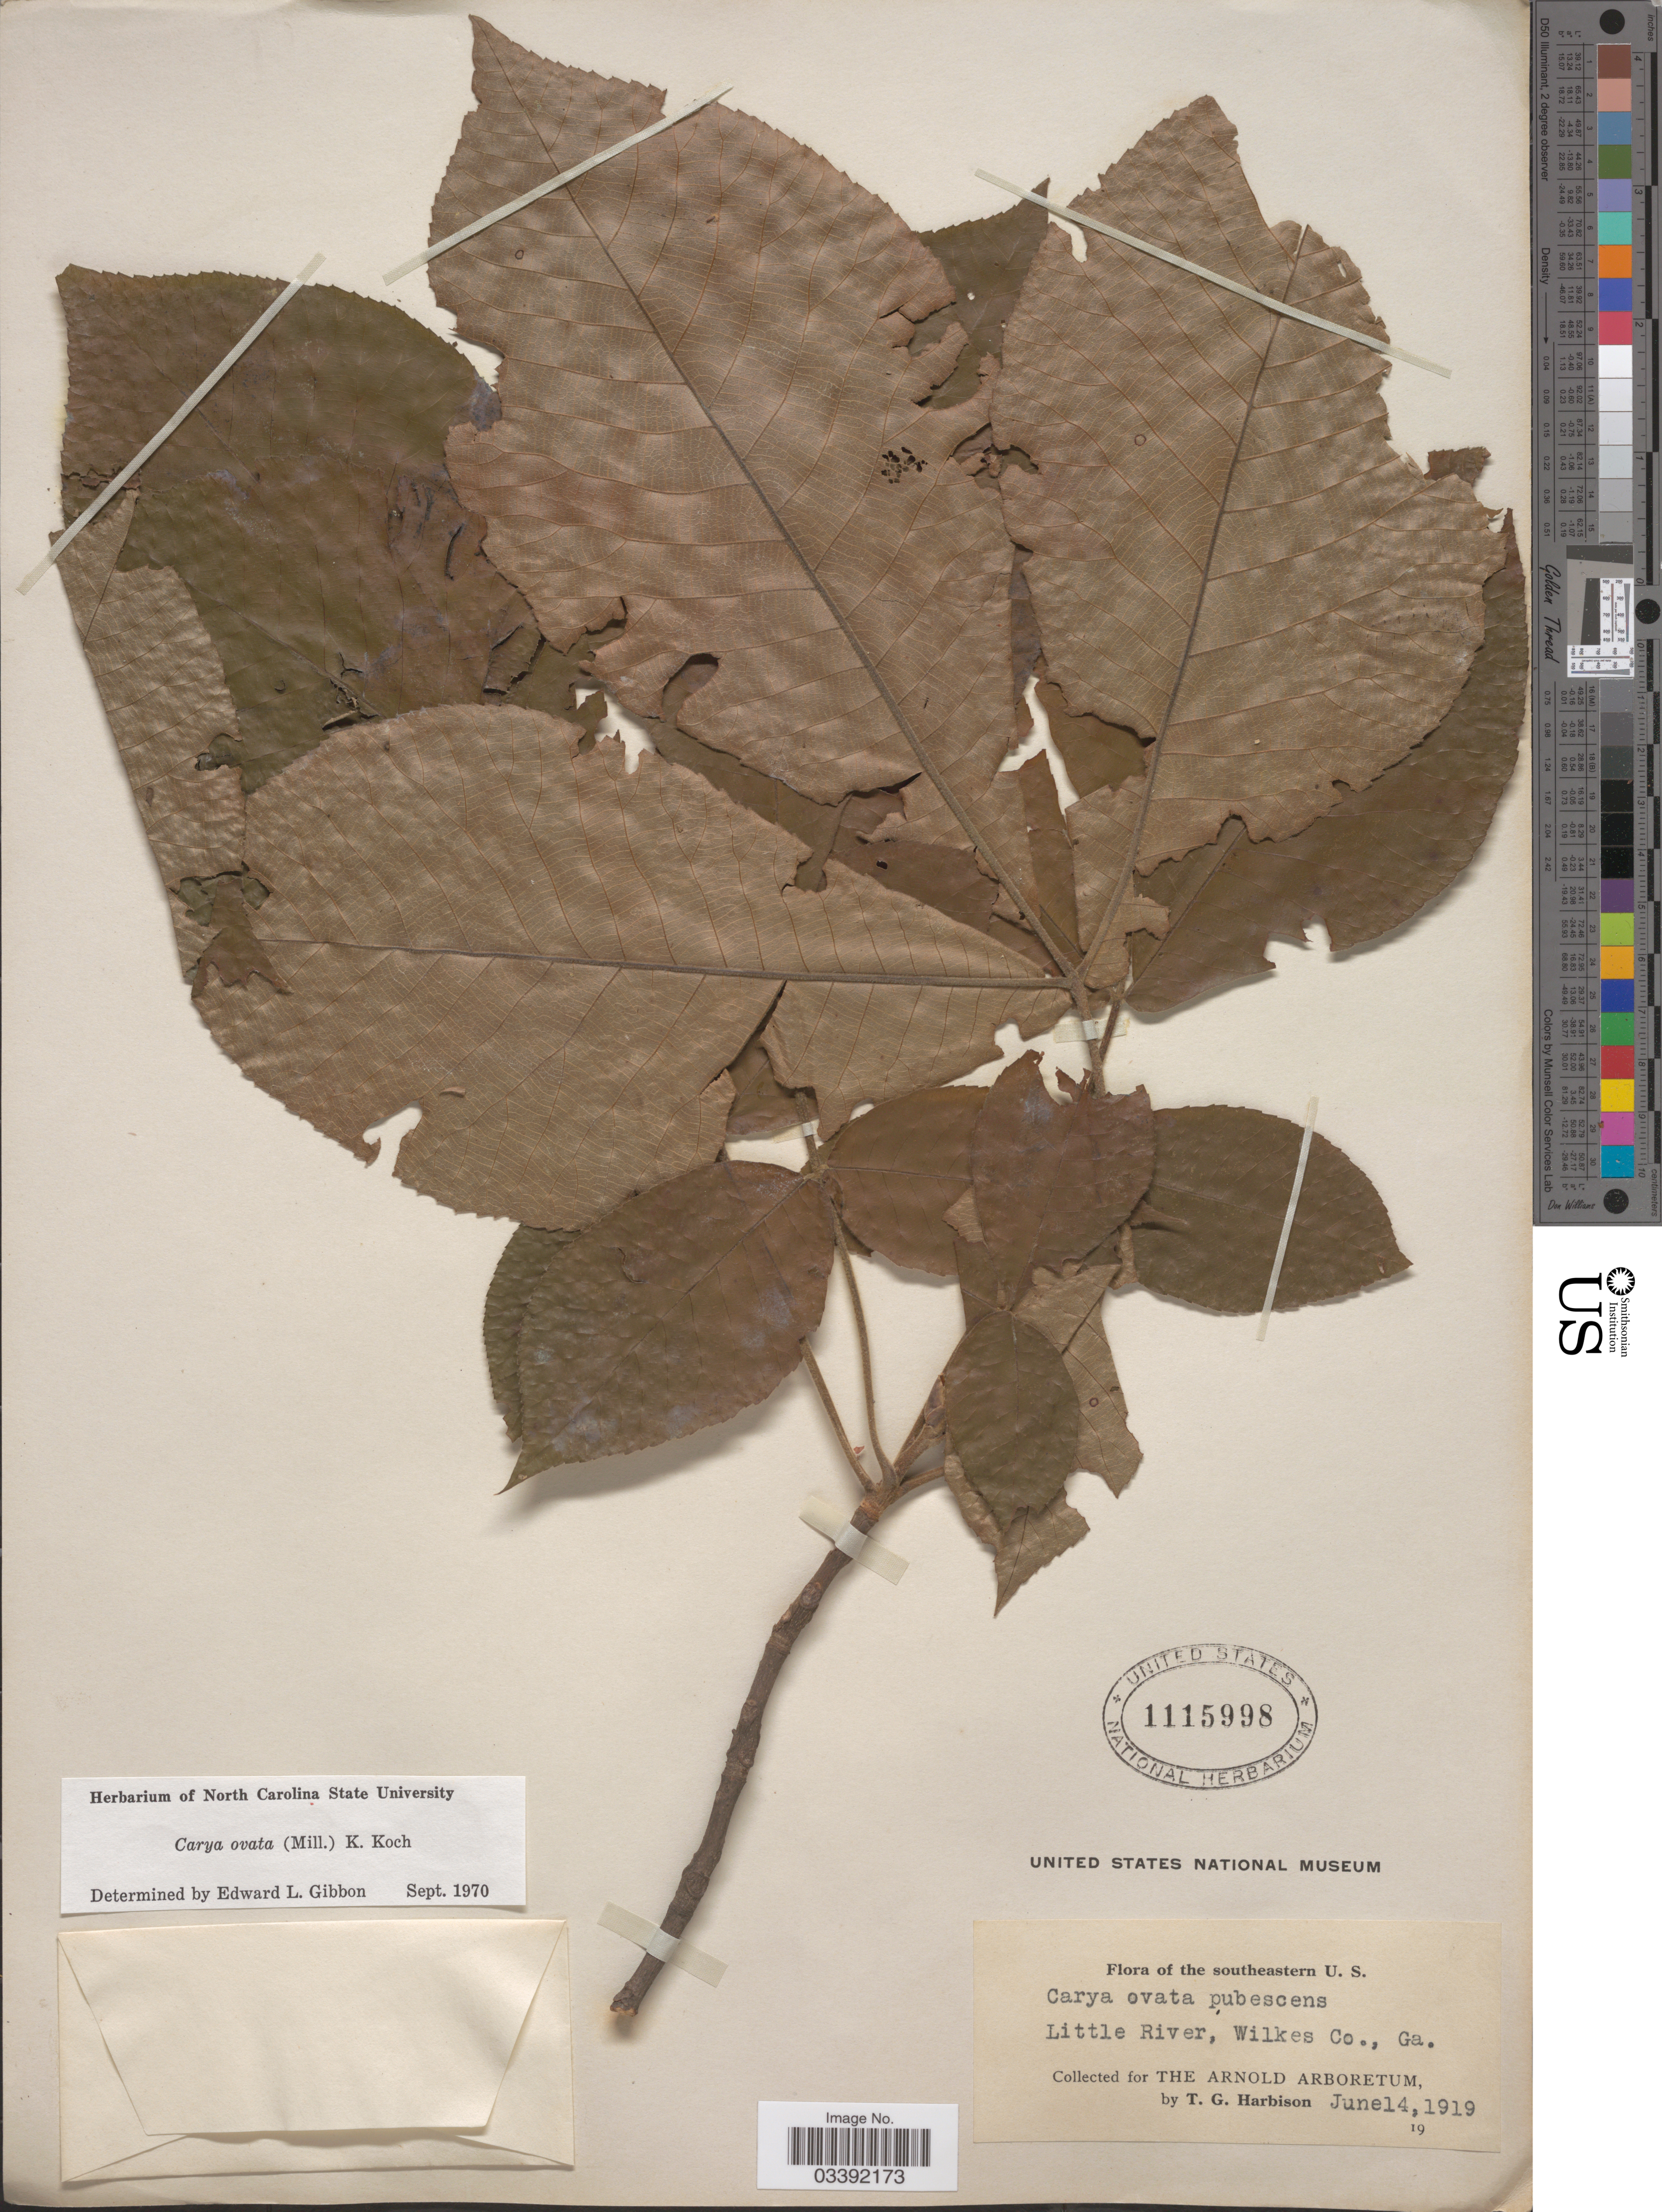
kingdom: Plantae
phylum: Tracheophyta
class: Magnoliopsida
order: Fagales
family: Juglandaceae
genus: Carya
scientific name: Carya ovata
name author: (Mill.) K. Koch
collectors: T. Harbison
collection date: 1919-06-14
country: United States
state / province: Georgia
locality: The Southeastern U.S. Little River, Wilkes Co.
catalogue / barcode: US 1115998